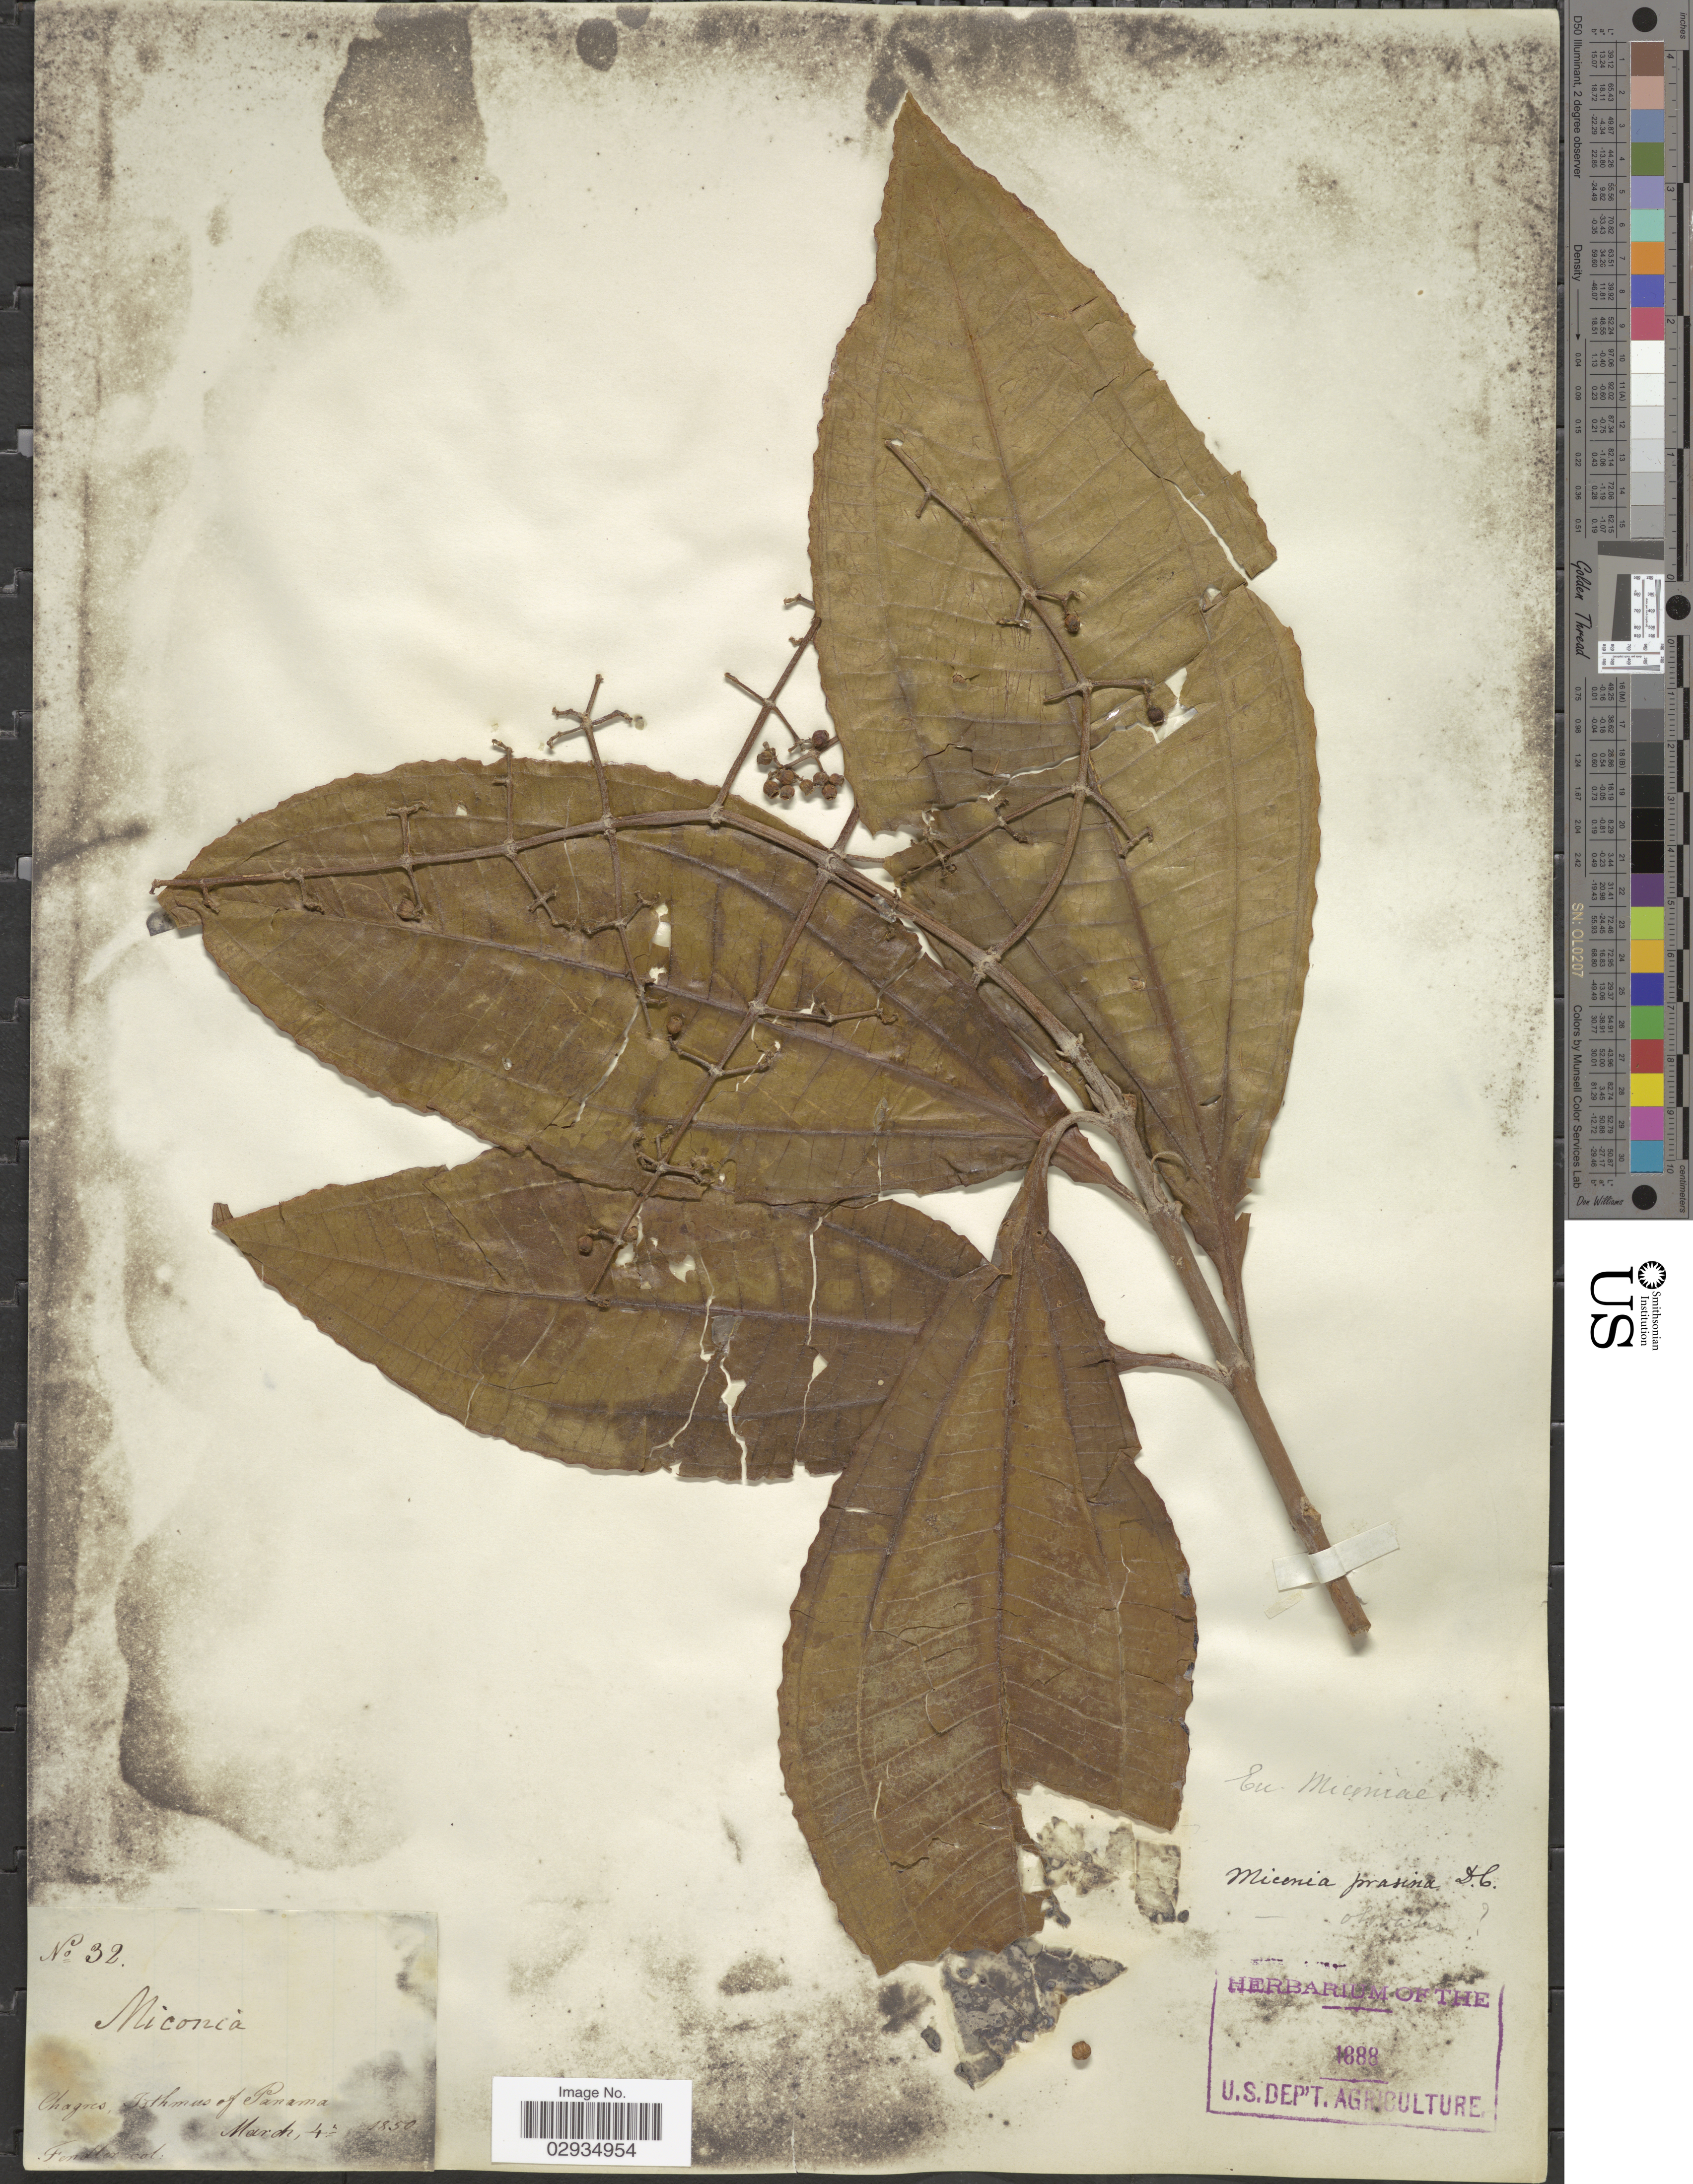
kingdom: Plantae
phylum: Tracheophyta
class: Magnoliopsida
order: Myrtales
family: Melastomataceae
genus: Miconia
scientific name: Miconia lonchophylla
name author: Naudin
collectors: -. Fendler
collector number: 32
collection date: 1850-03-04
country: Panama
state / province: Panamá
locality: Chagres, Isthmus of Panama